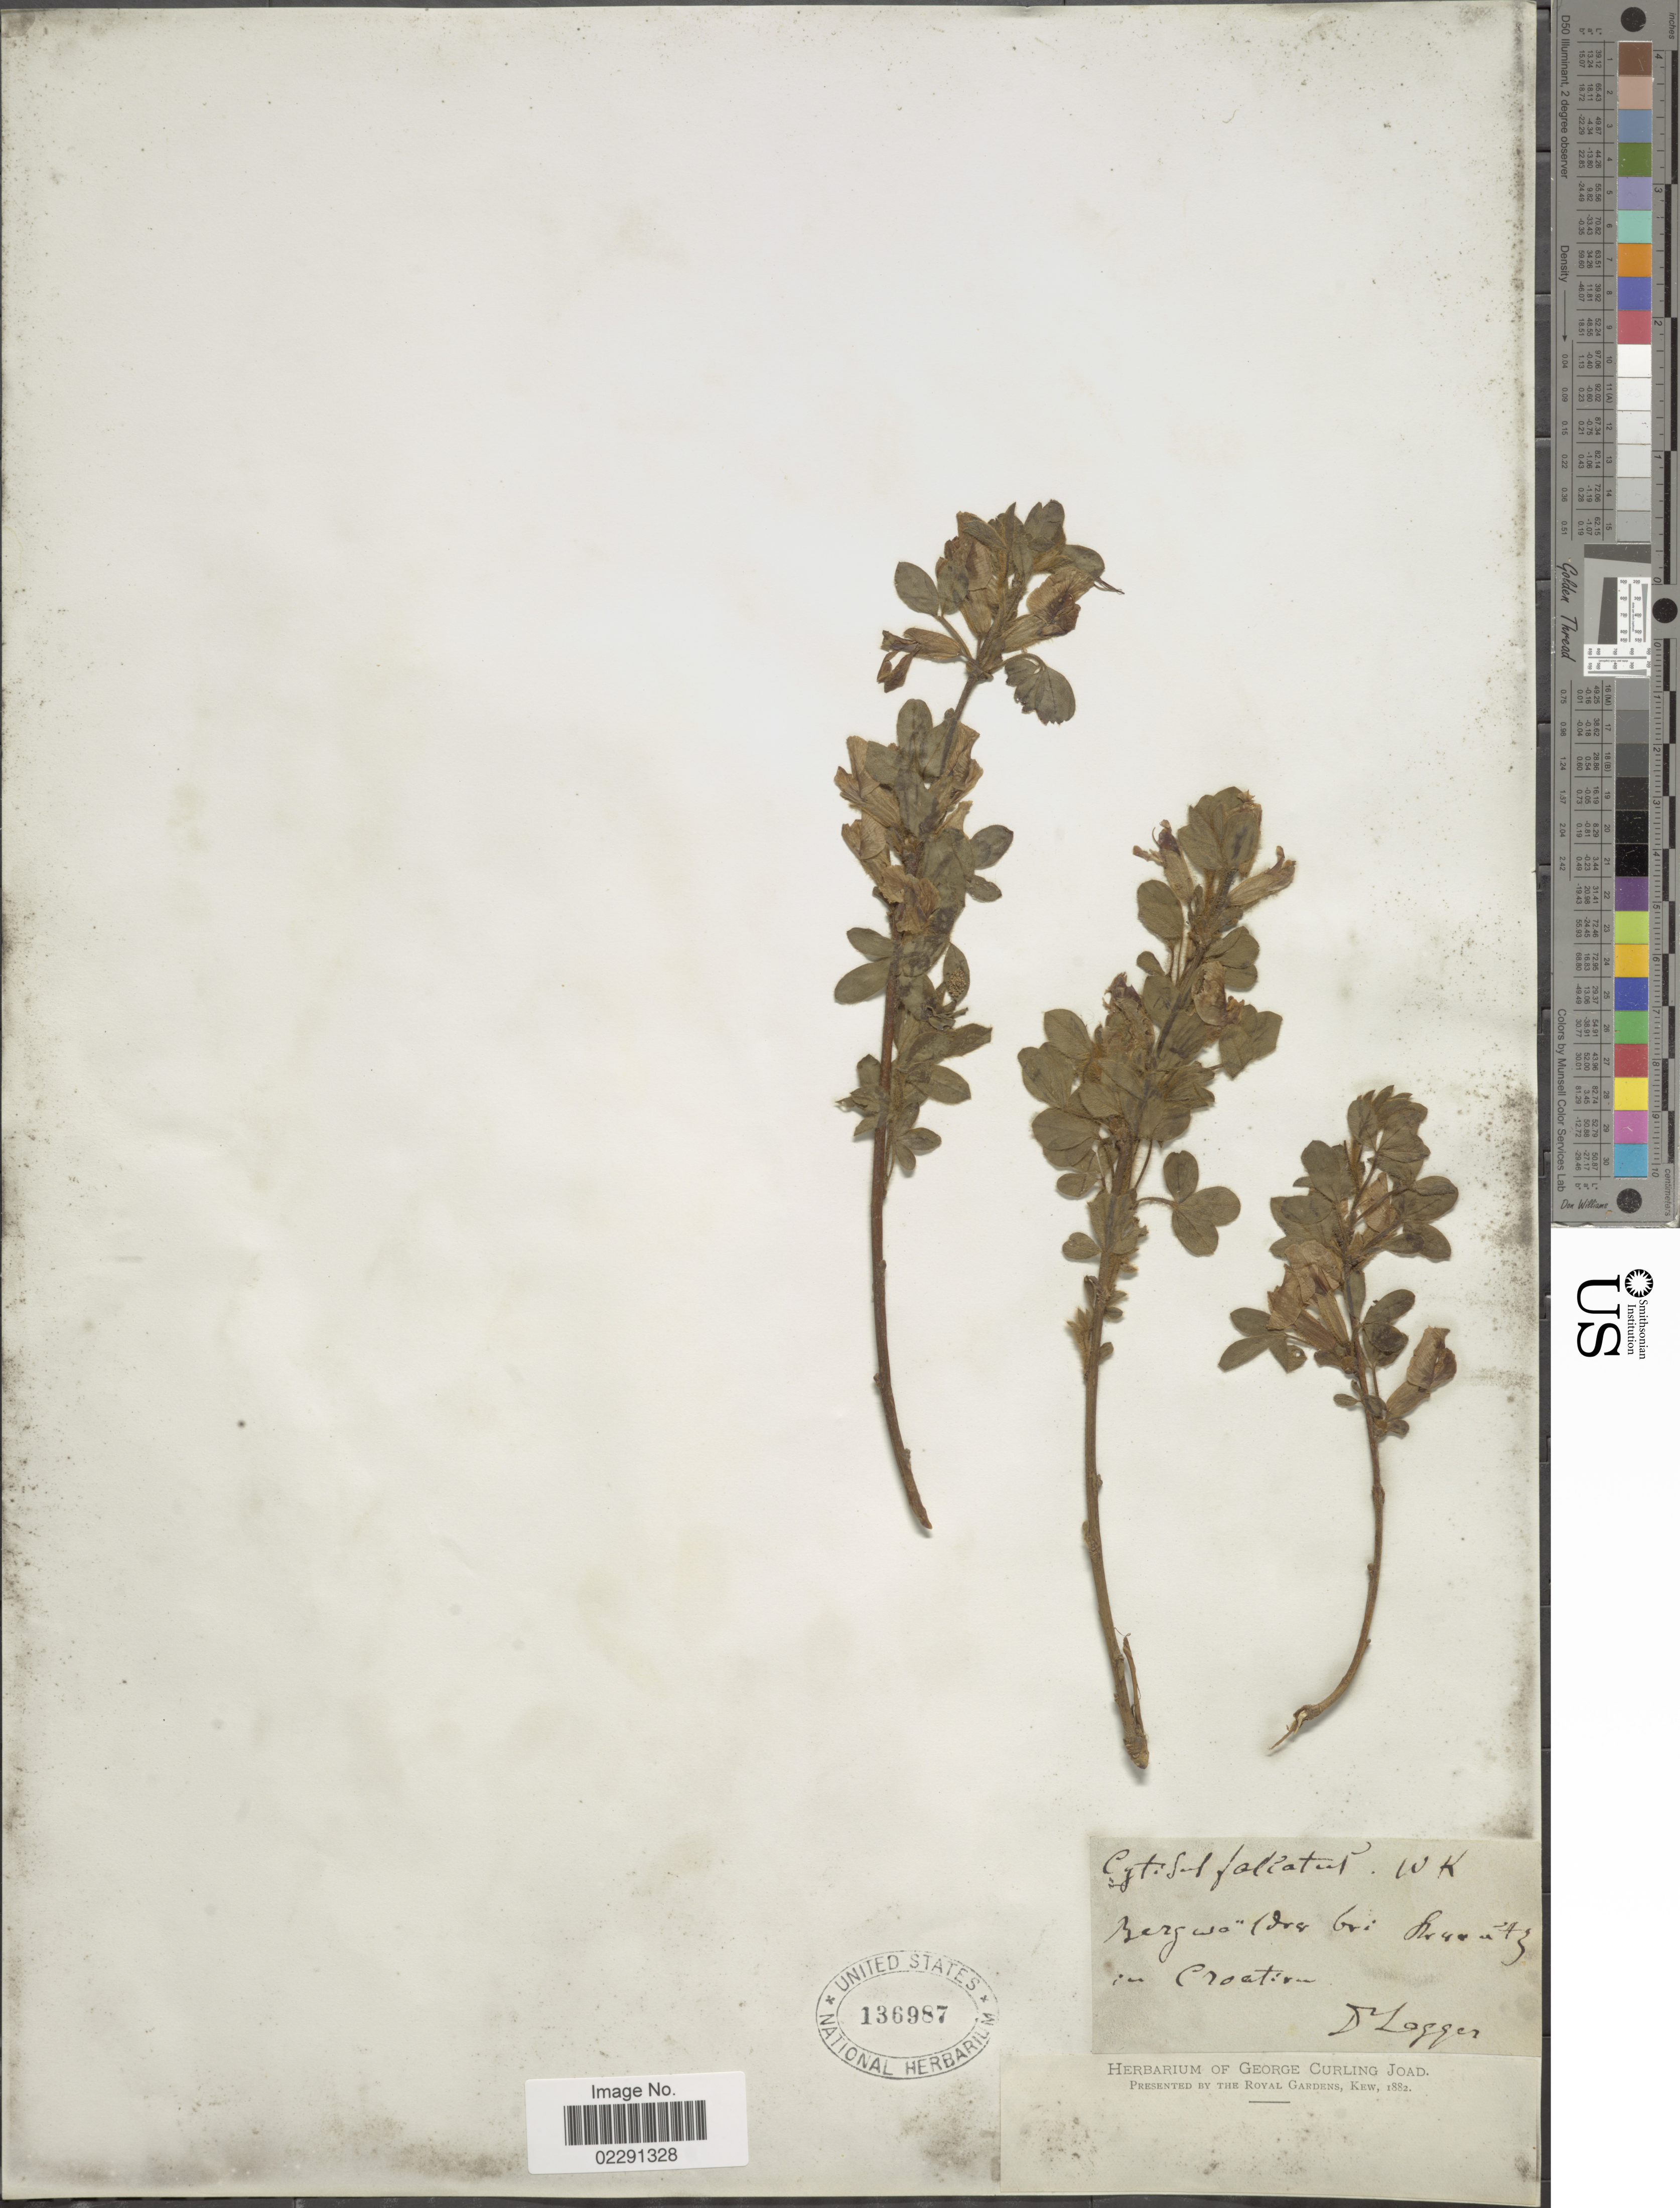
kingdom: Plantae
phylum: Tracheophyta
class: Magnoliopsida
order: Fabales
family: Fabaceae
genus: Cytisus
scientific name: Cytisus falcatus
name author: Waldst. & Kit.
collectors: F. J. Lagger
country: Croatia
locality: Bergwalden bei Kruantz im Croatia. [interpreted]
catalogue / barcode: US 136987